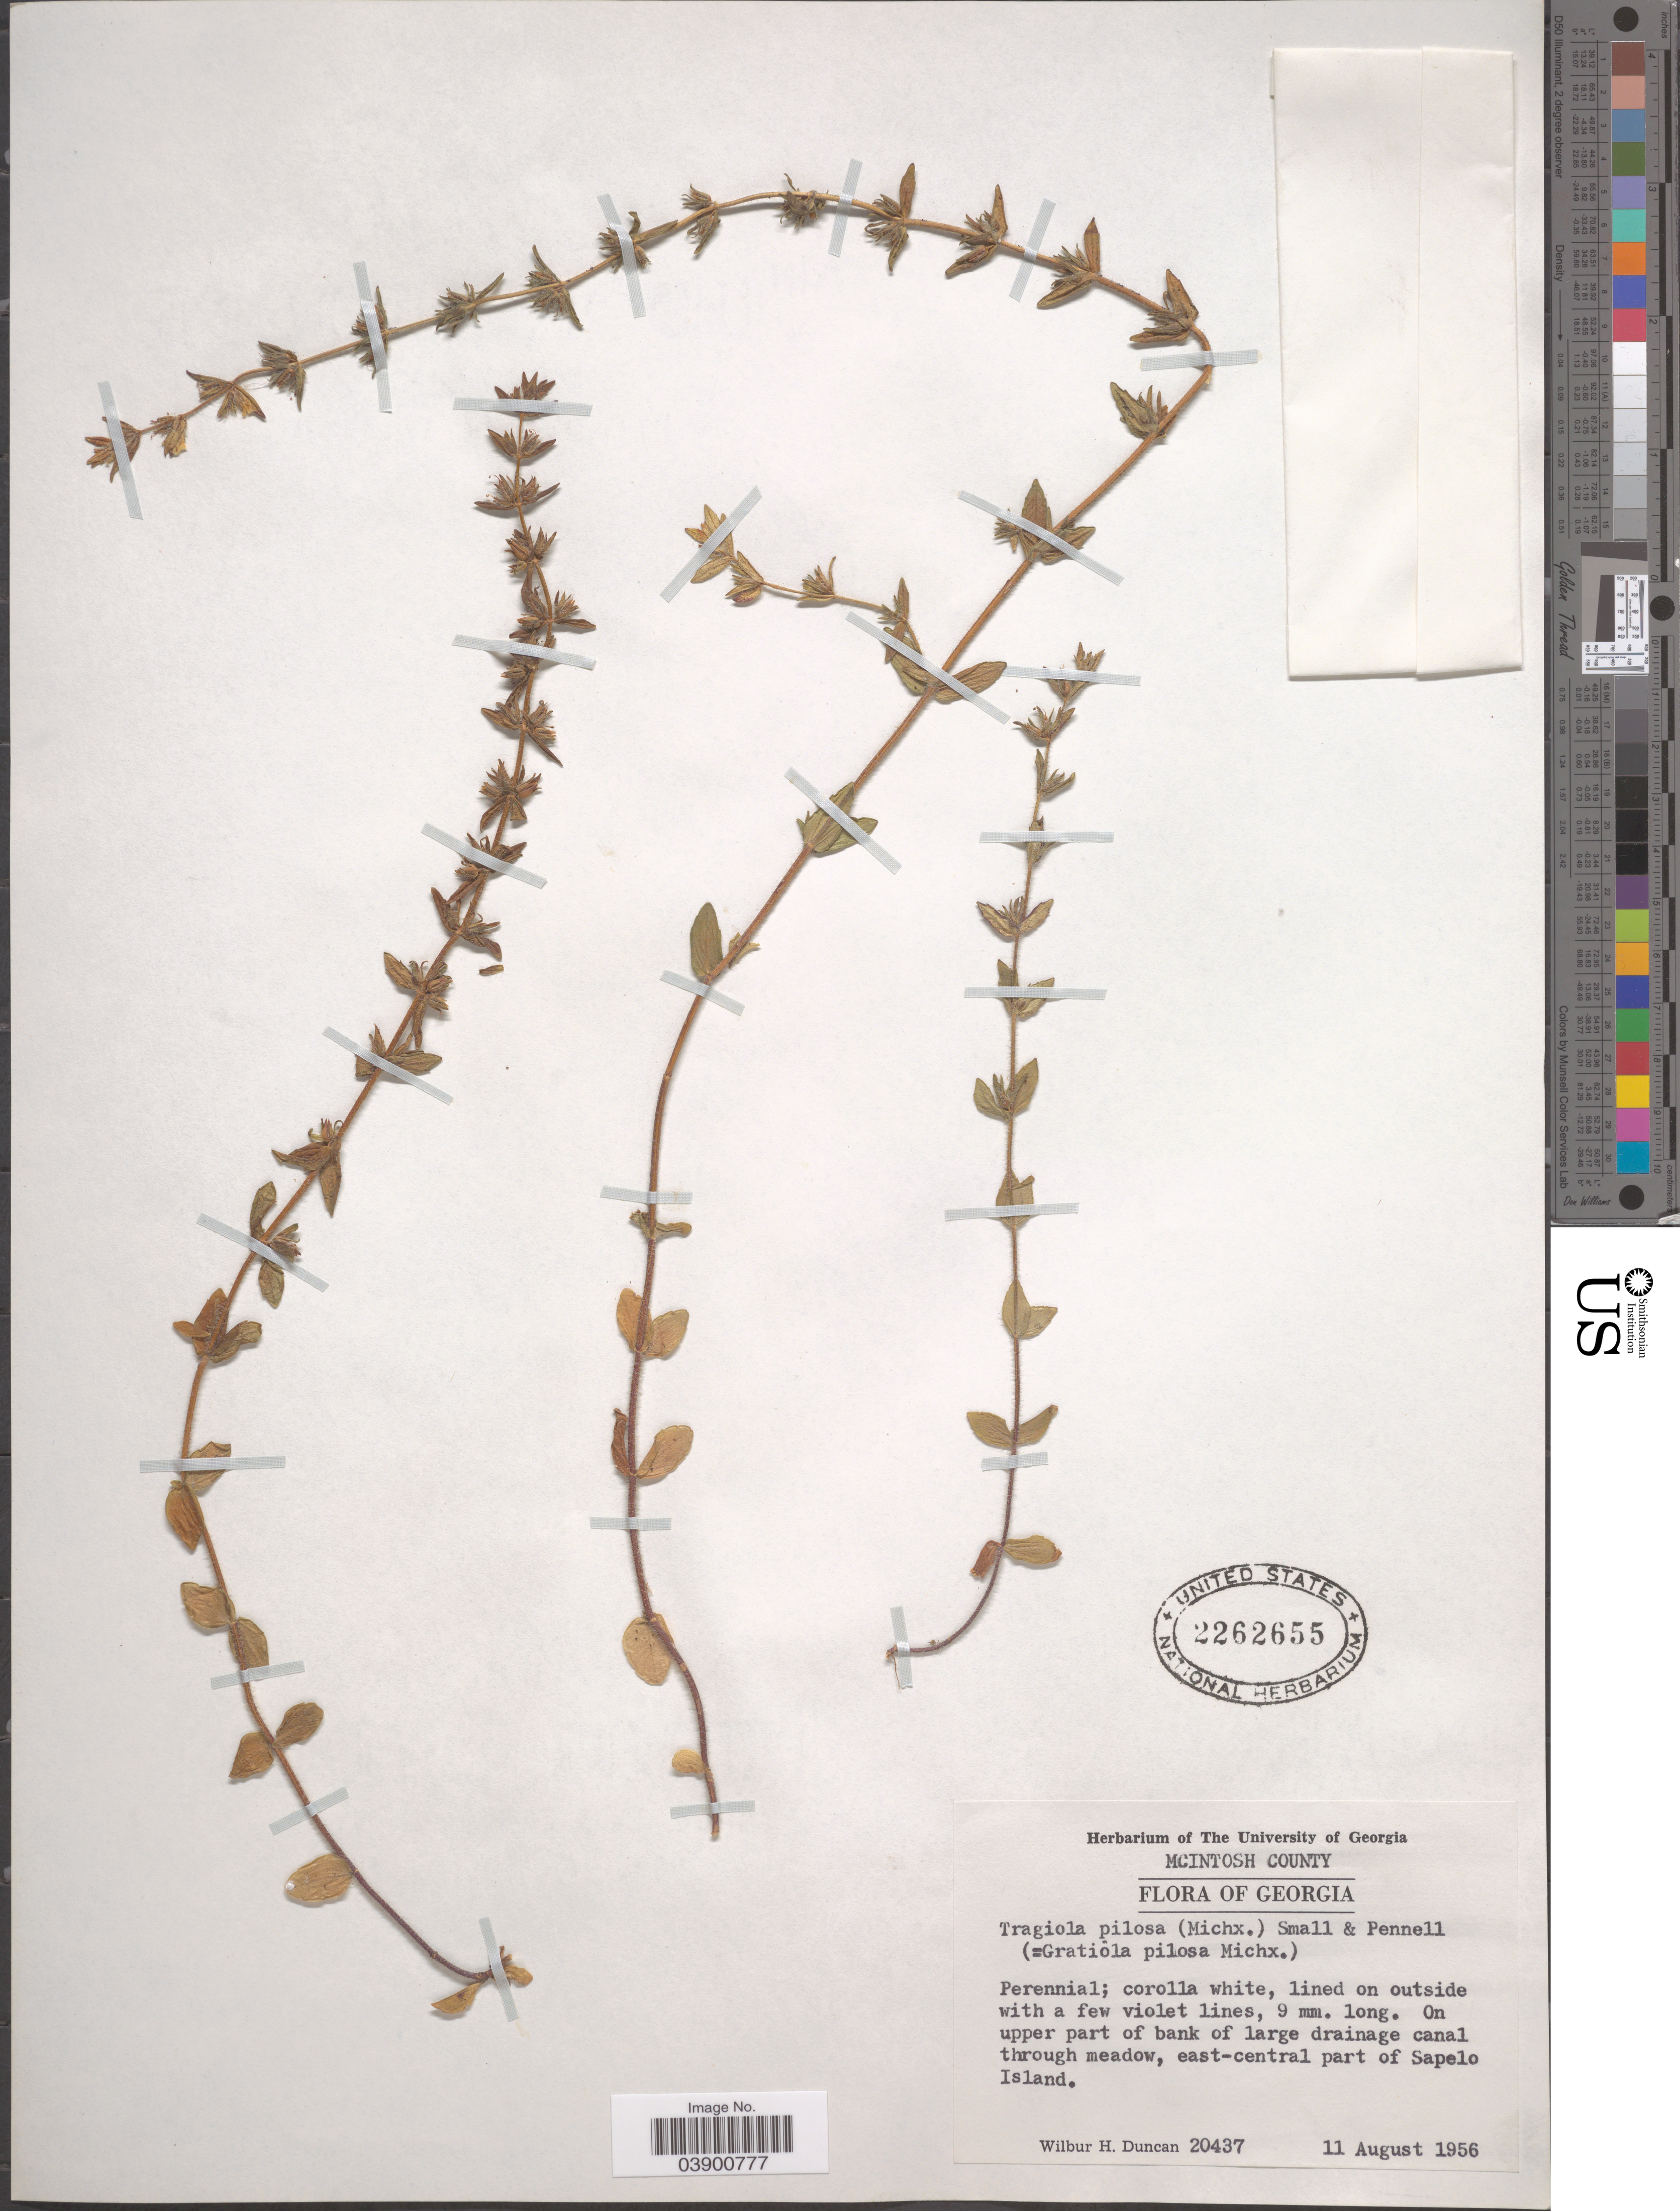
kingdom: Plantae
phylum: Tracheophyta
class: Magnoliopsida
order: Lamiales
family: Plantaginaceae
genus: Gratiola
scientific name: Gratiola pilosa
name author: Michx.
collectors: W. H. Duncan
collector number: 20437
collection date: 1956-08-11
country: United States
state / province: Georgia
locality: Mcintosh County. On upper part of bank of large drainage canal through meadow, east-central part of Sapelo Island.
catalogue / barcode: US 2262655